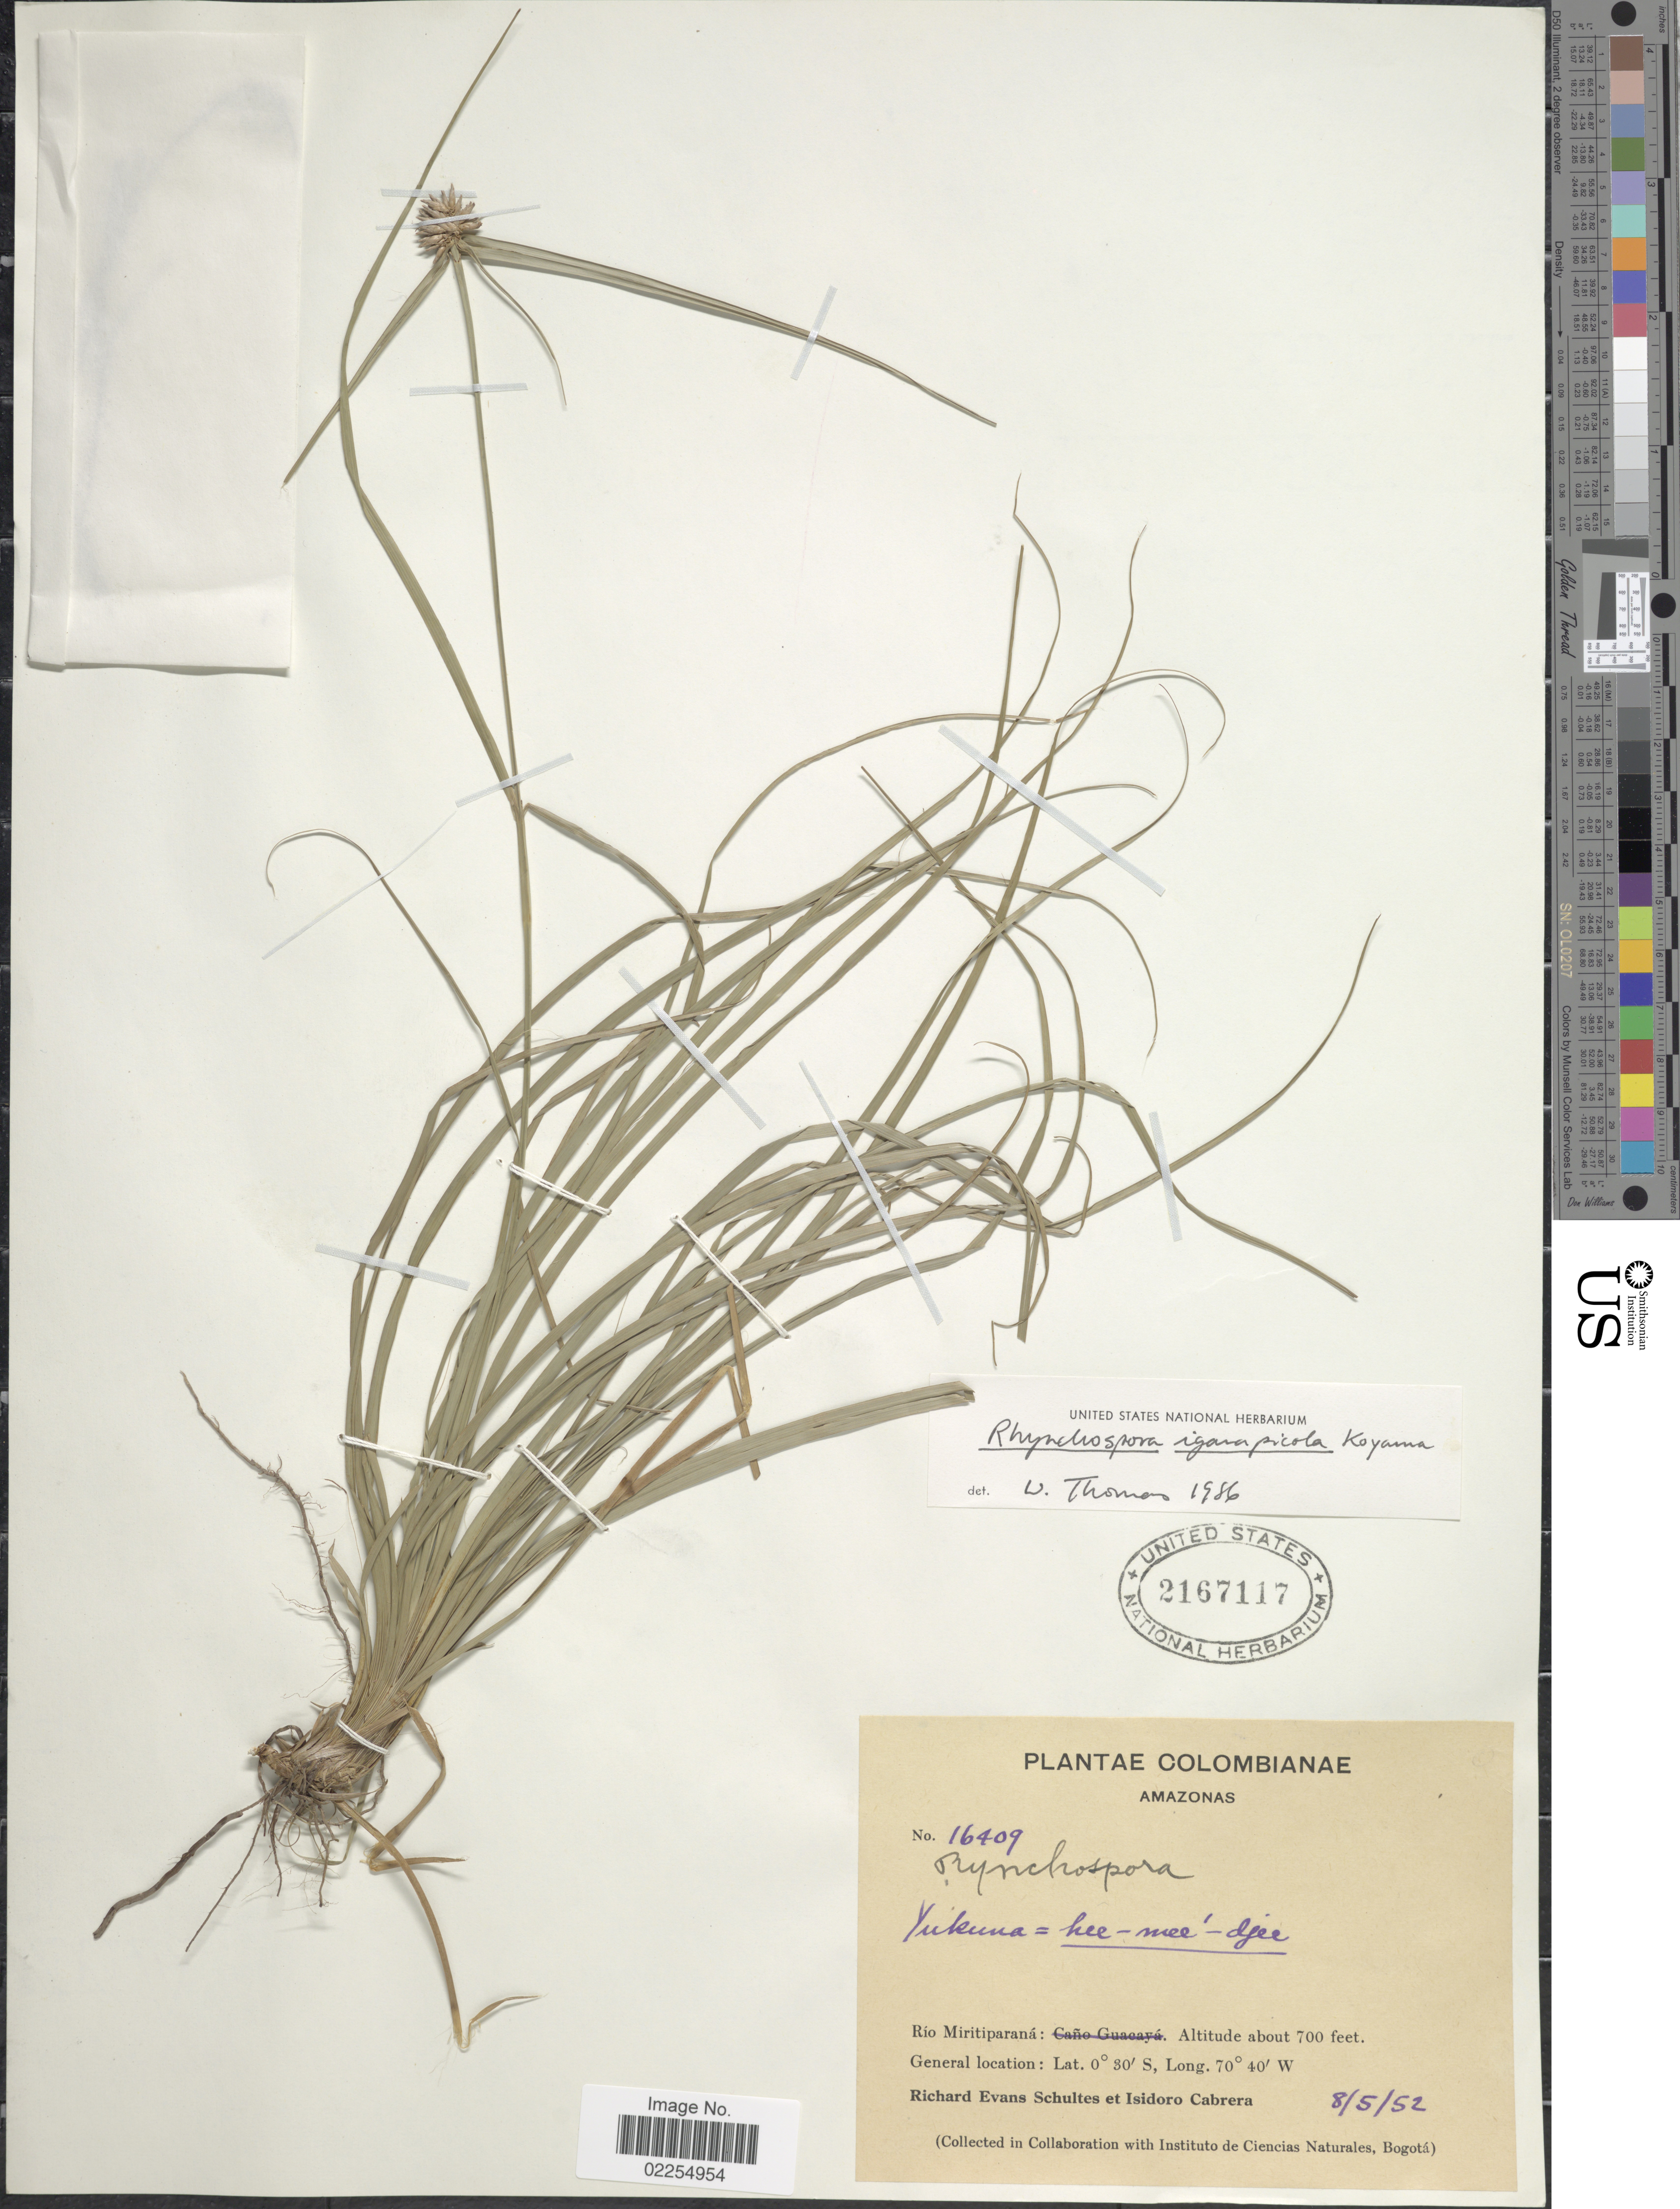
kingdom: Plantae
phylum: Tracheophyta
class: Liliopsida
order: Poales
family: Cyperaceae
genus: Rhynchospora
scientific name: Rhynchospora igarapicola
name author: T. Koyama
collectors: R. E. Schultes & I. Cabrera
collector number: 16409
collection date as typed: Transcribed d/m/y: 8/5/52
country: Colombia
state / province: Amazônas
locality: Rio Miritiparana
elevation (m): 213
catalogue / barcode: US 2167117